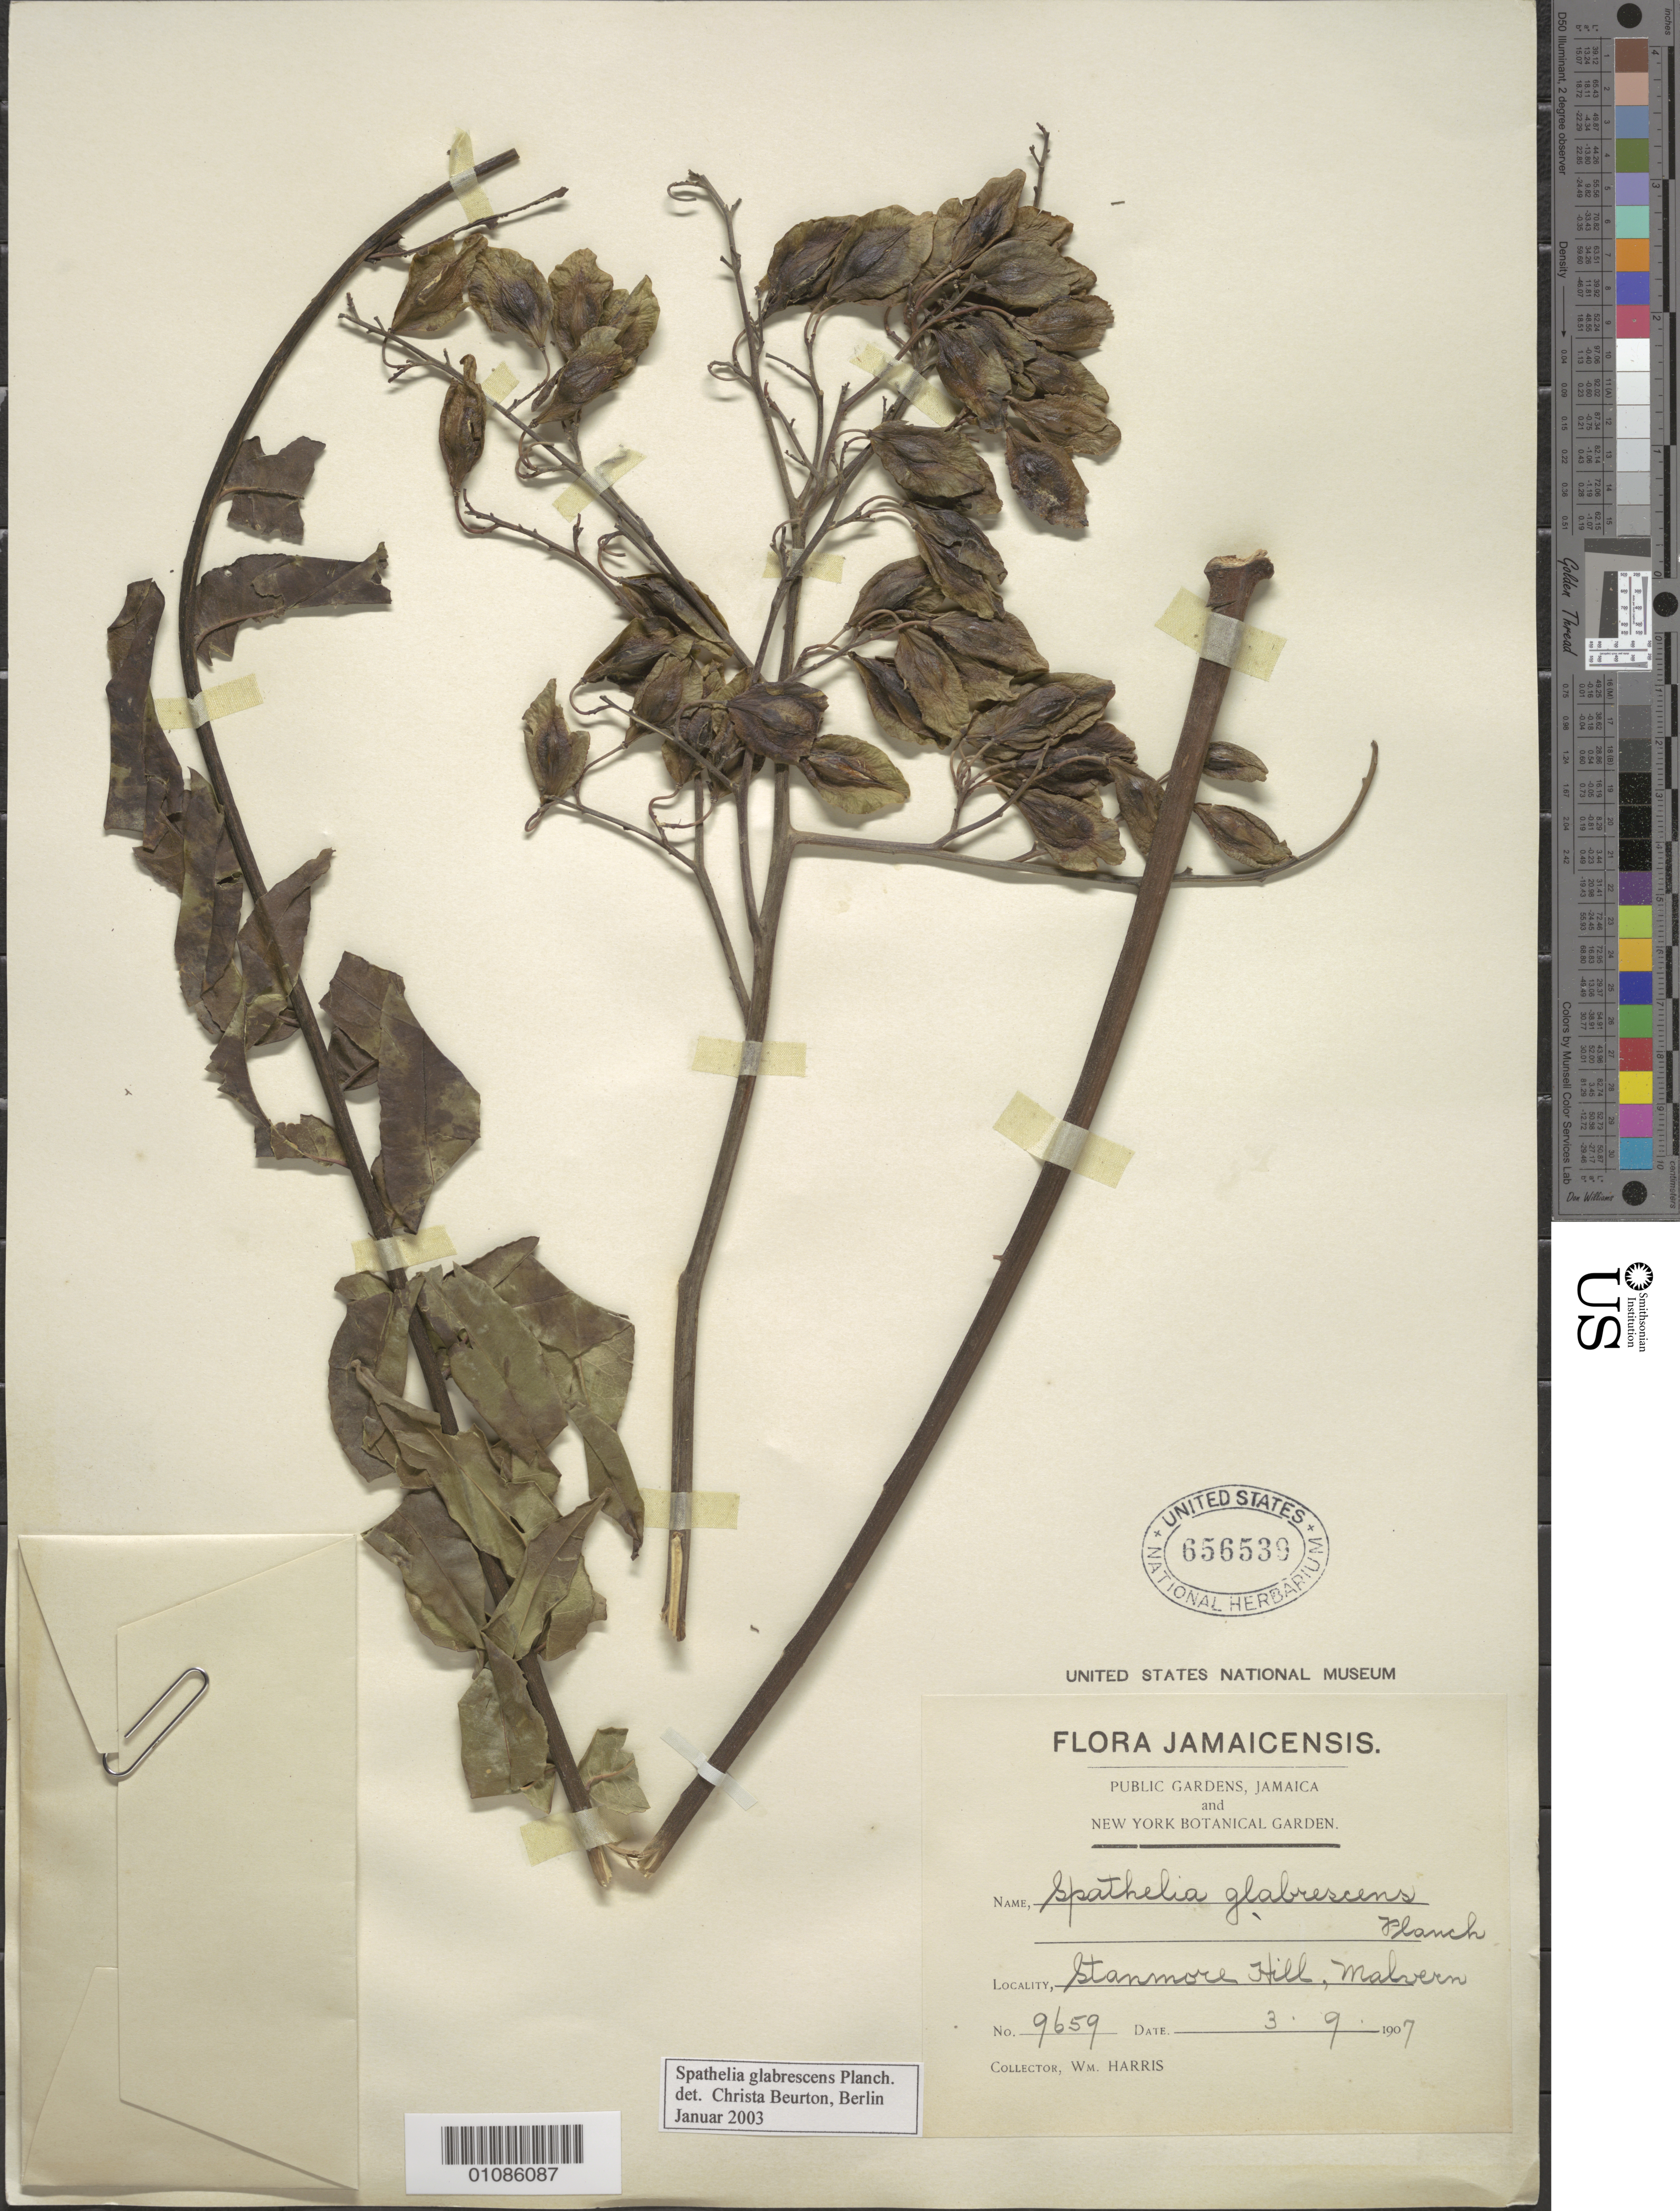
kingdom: Plantae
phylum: Tracheophyta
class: Magnoliopsida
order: Sapindales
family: Rutaceae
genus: Spathelia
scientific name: Spathelia glabrescens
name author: Planch.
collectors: W. Harris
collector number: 9659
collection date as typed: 03 Sep 1907 or 09 Mar 1907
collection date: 1907-03-09 or 1907-09-03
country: Jamaica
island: Jamaica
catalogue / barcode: US 656539